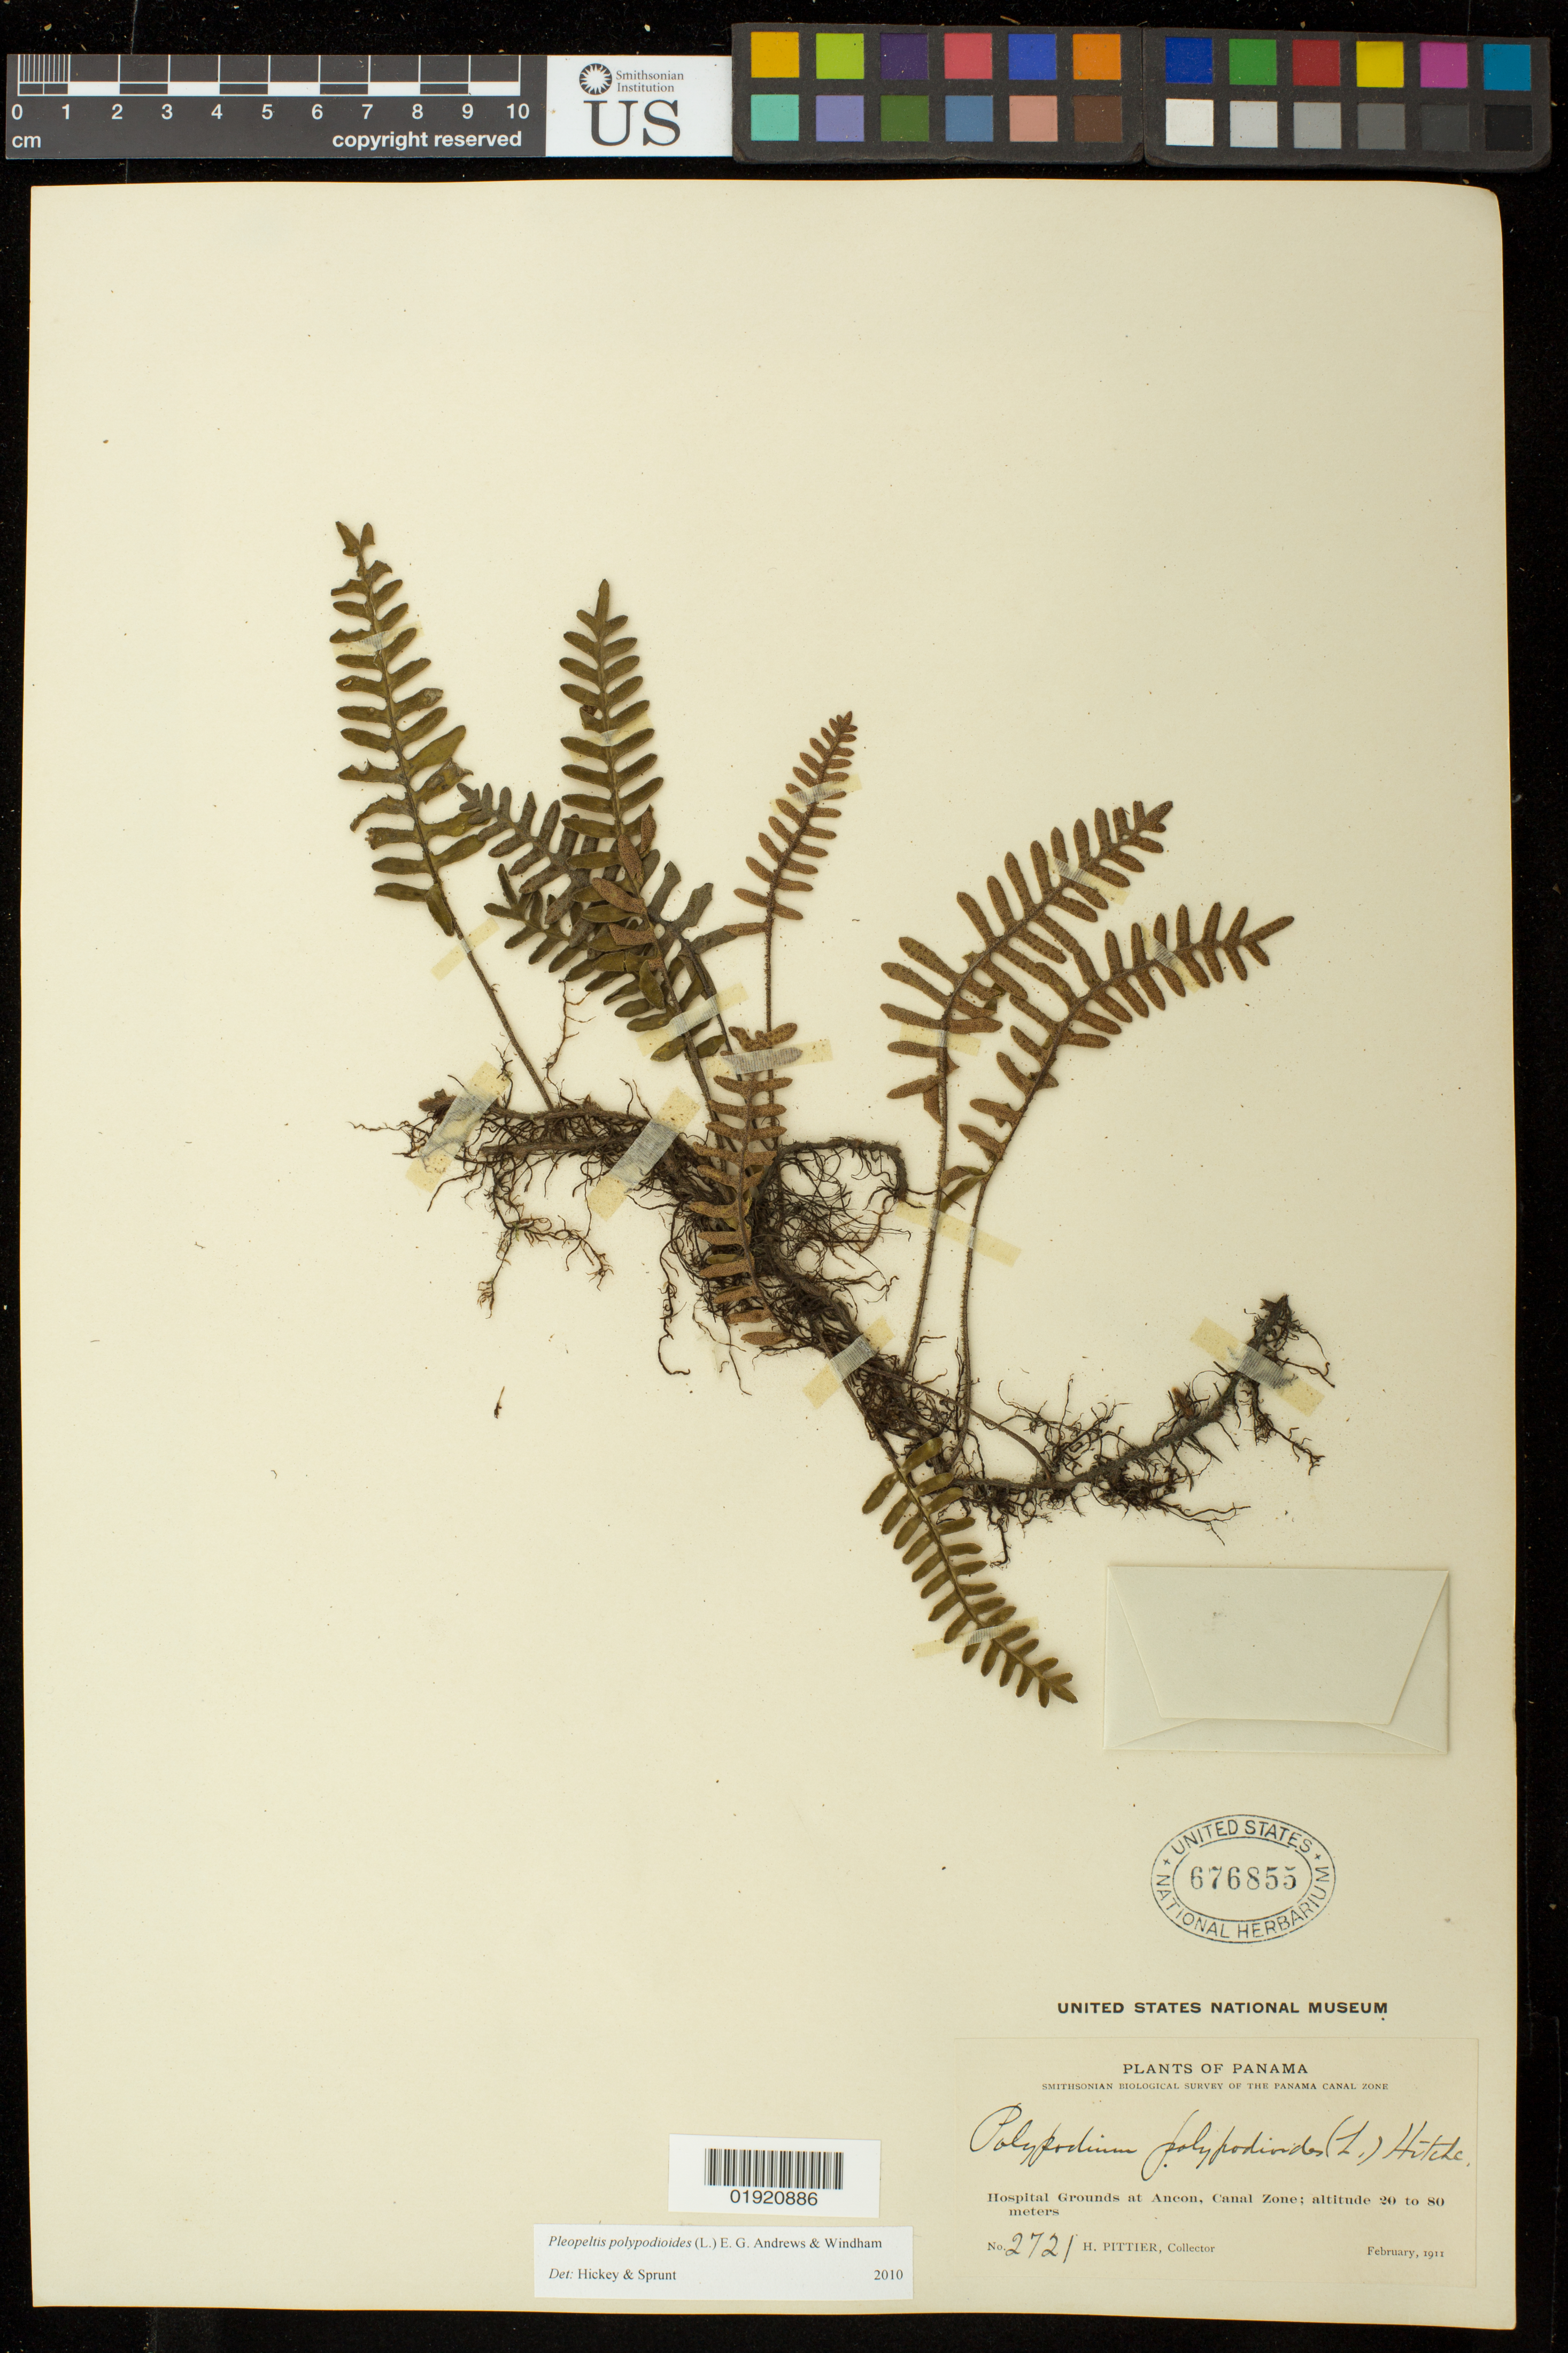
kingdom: Plantae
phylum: Tracheophyta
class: Polypodiopsida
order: Polypodiales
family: Polypodiaceae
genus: Pleopeltis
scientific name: Pleopeltis polypodioides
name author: (L.) E.G. Andrews & Windham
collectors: H. F. Pittier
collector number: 272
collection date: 1911-02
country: Panama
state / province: Panamá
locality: Hospital Grounds at Ancon, Canal Zone.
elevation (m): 20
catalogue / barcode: US 676855